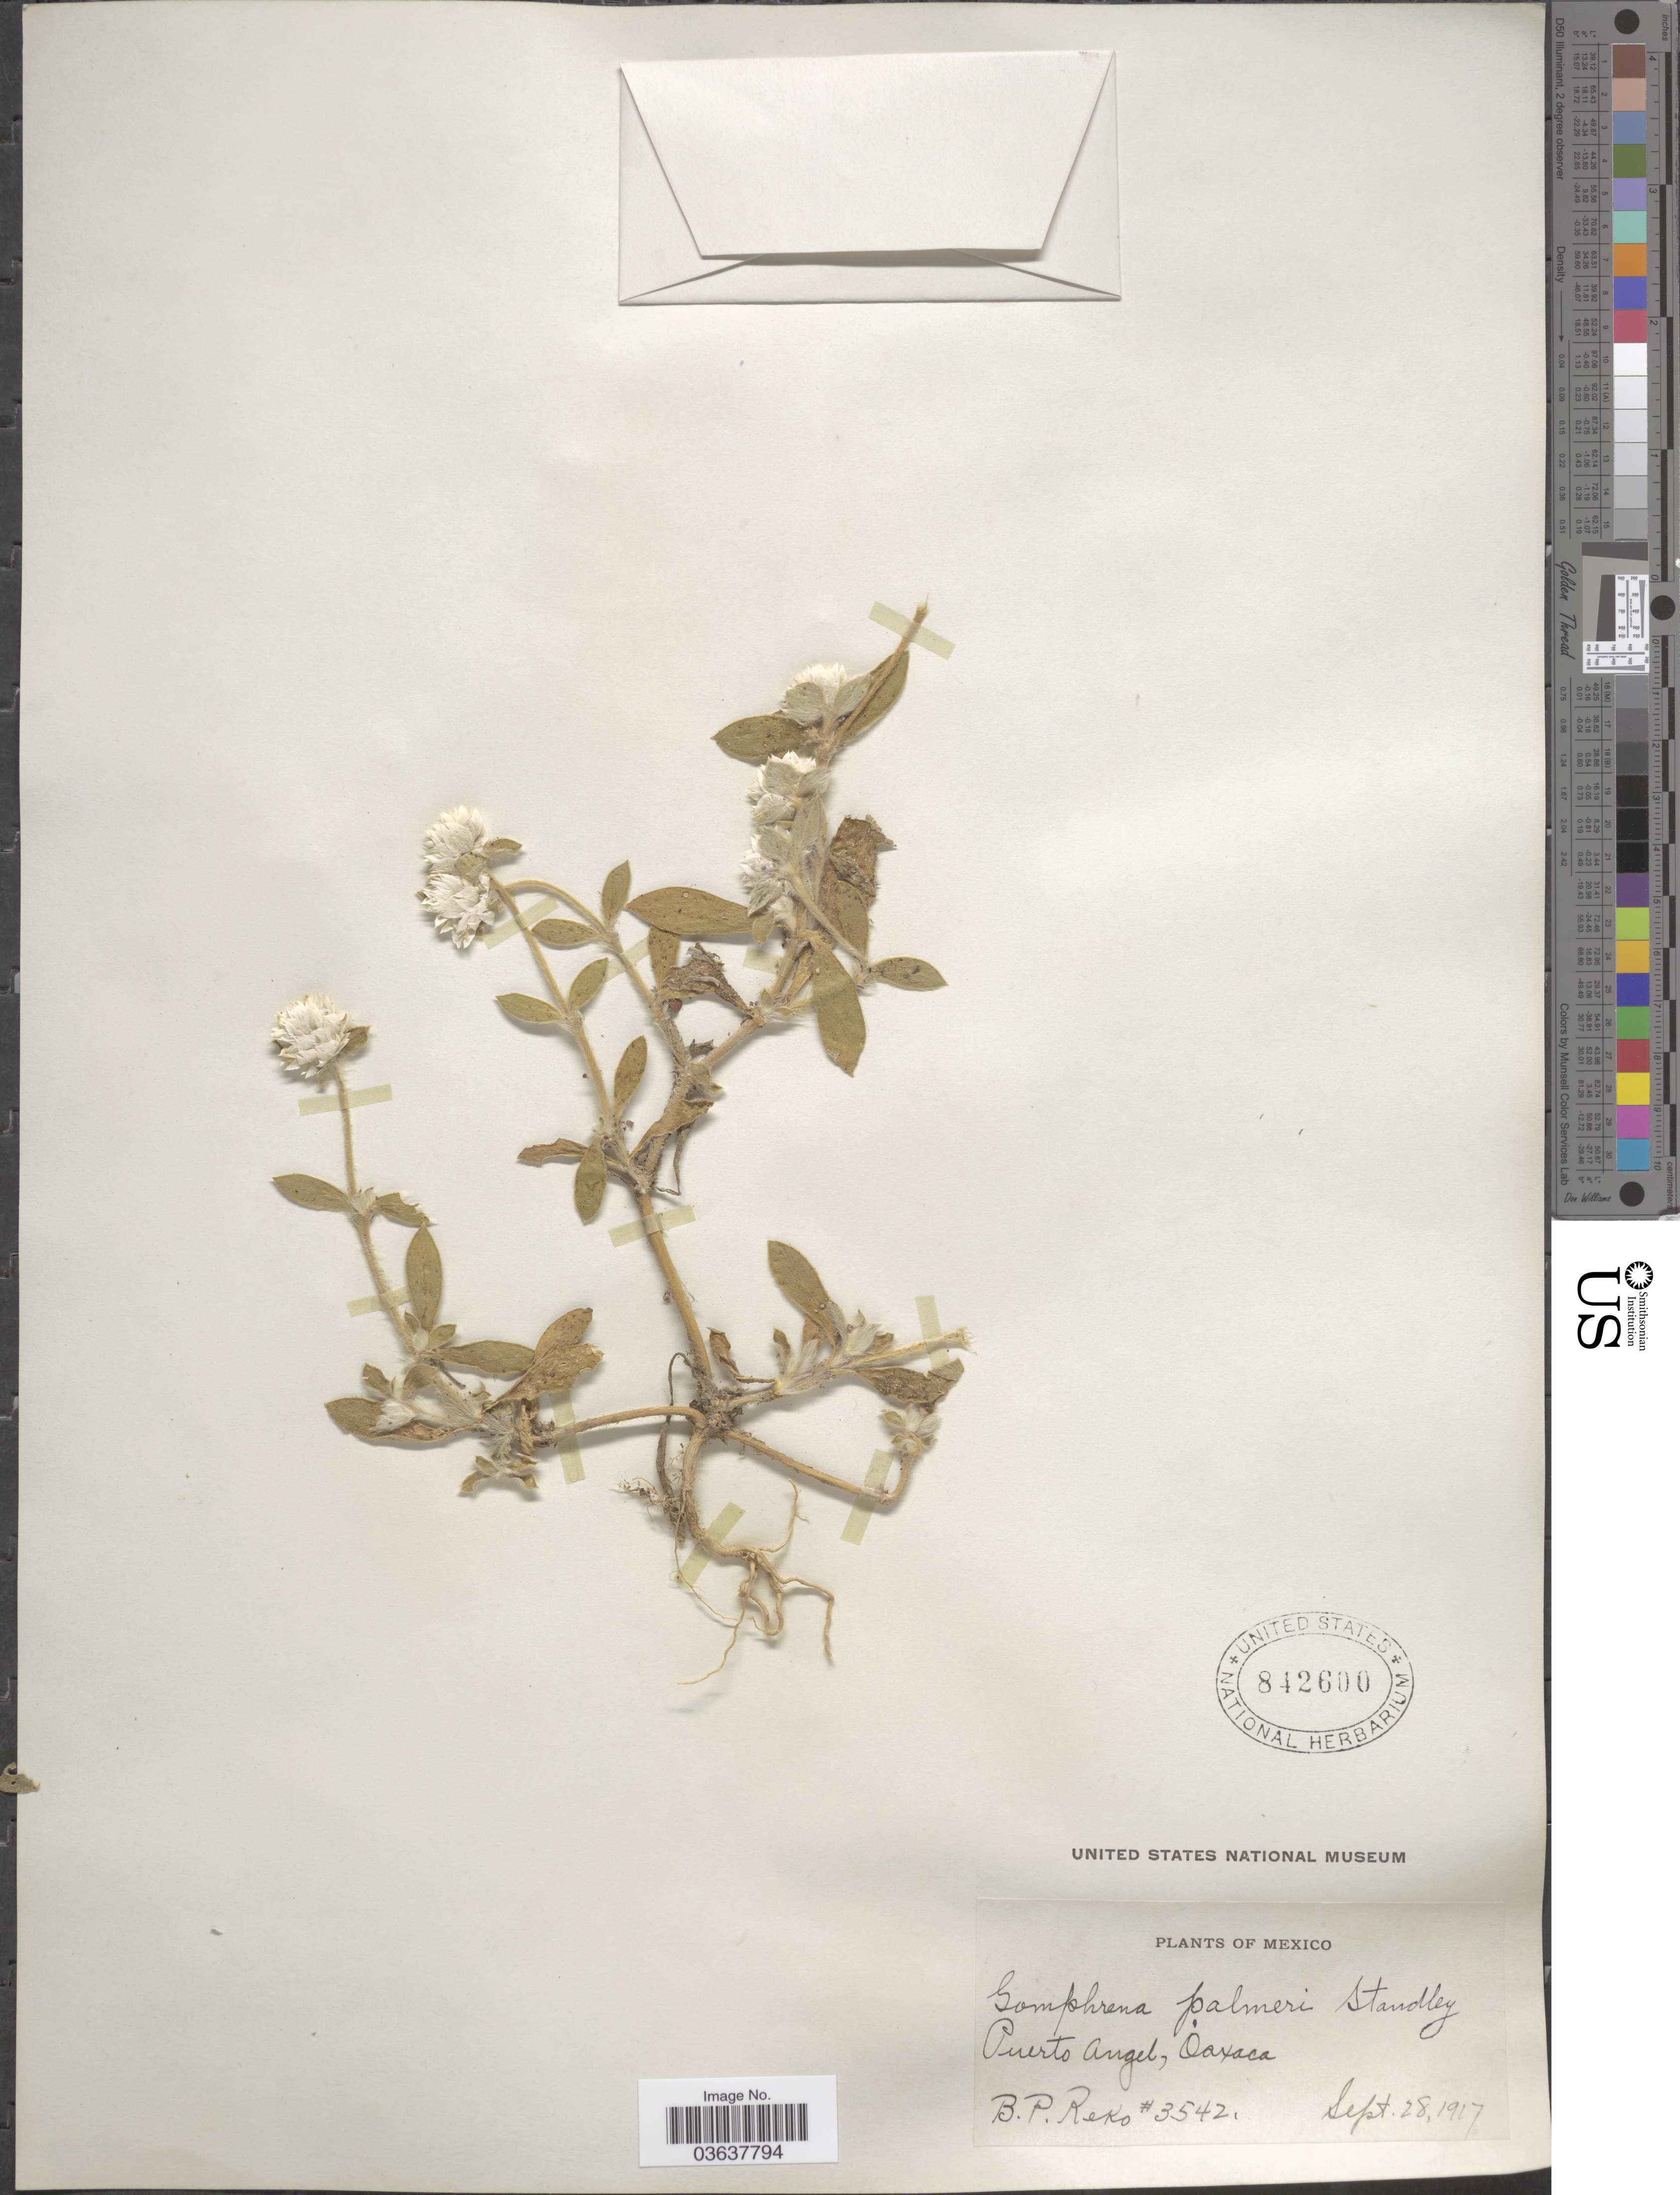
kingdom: Plantae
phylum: Tracheophyta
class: Magnoliopsida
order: Caryophyllales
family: Amaranthaceae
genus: Gomphrena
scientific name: Gomphrena palmeri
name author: Standl.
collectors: B. P. Reko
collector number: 3542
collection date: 1917-09-28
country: Mexico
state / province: Oaxaca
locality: Puerto Angel.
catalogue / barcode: US 842600